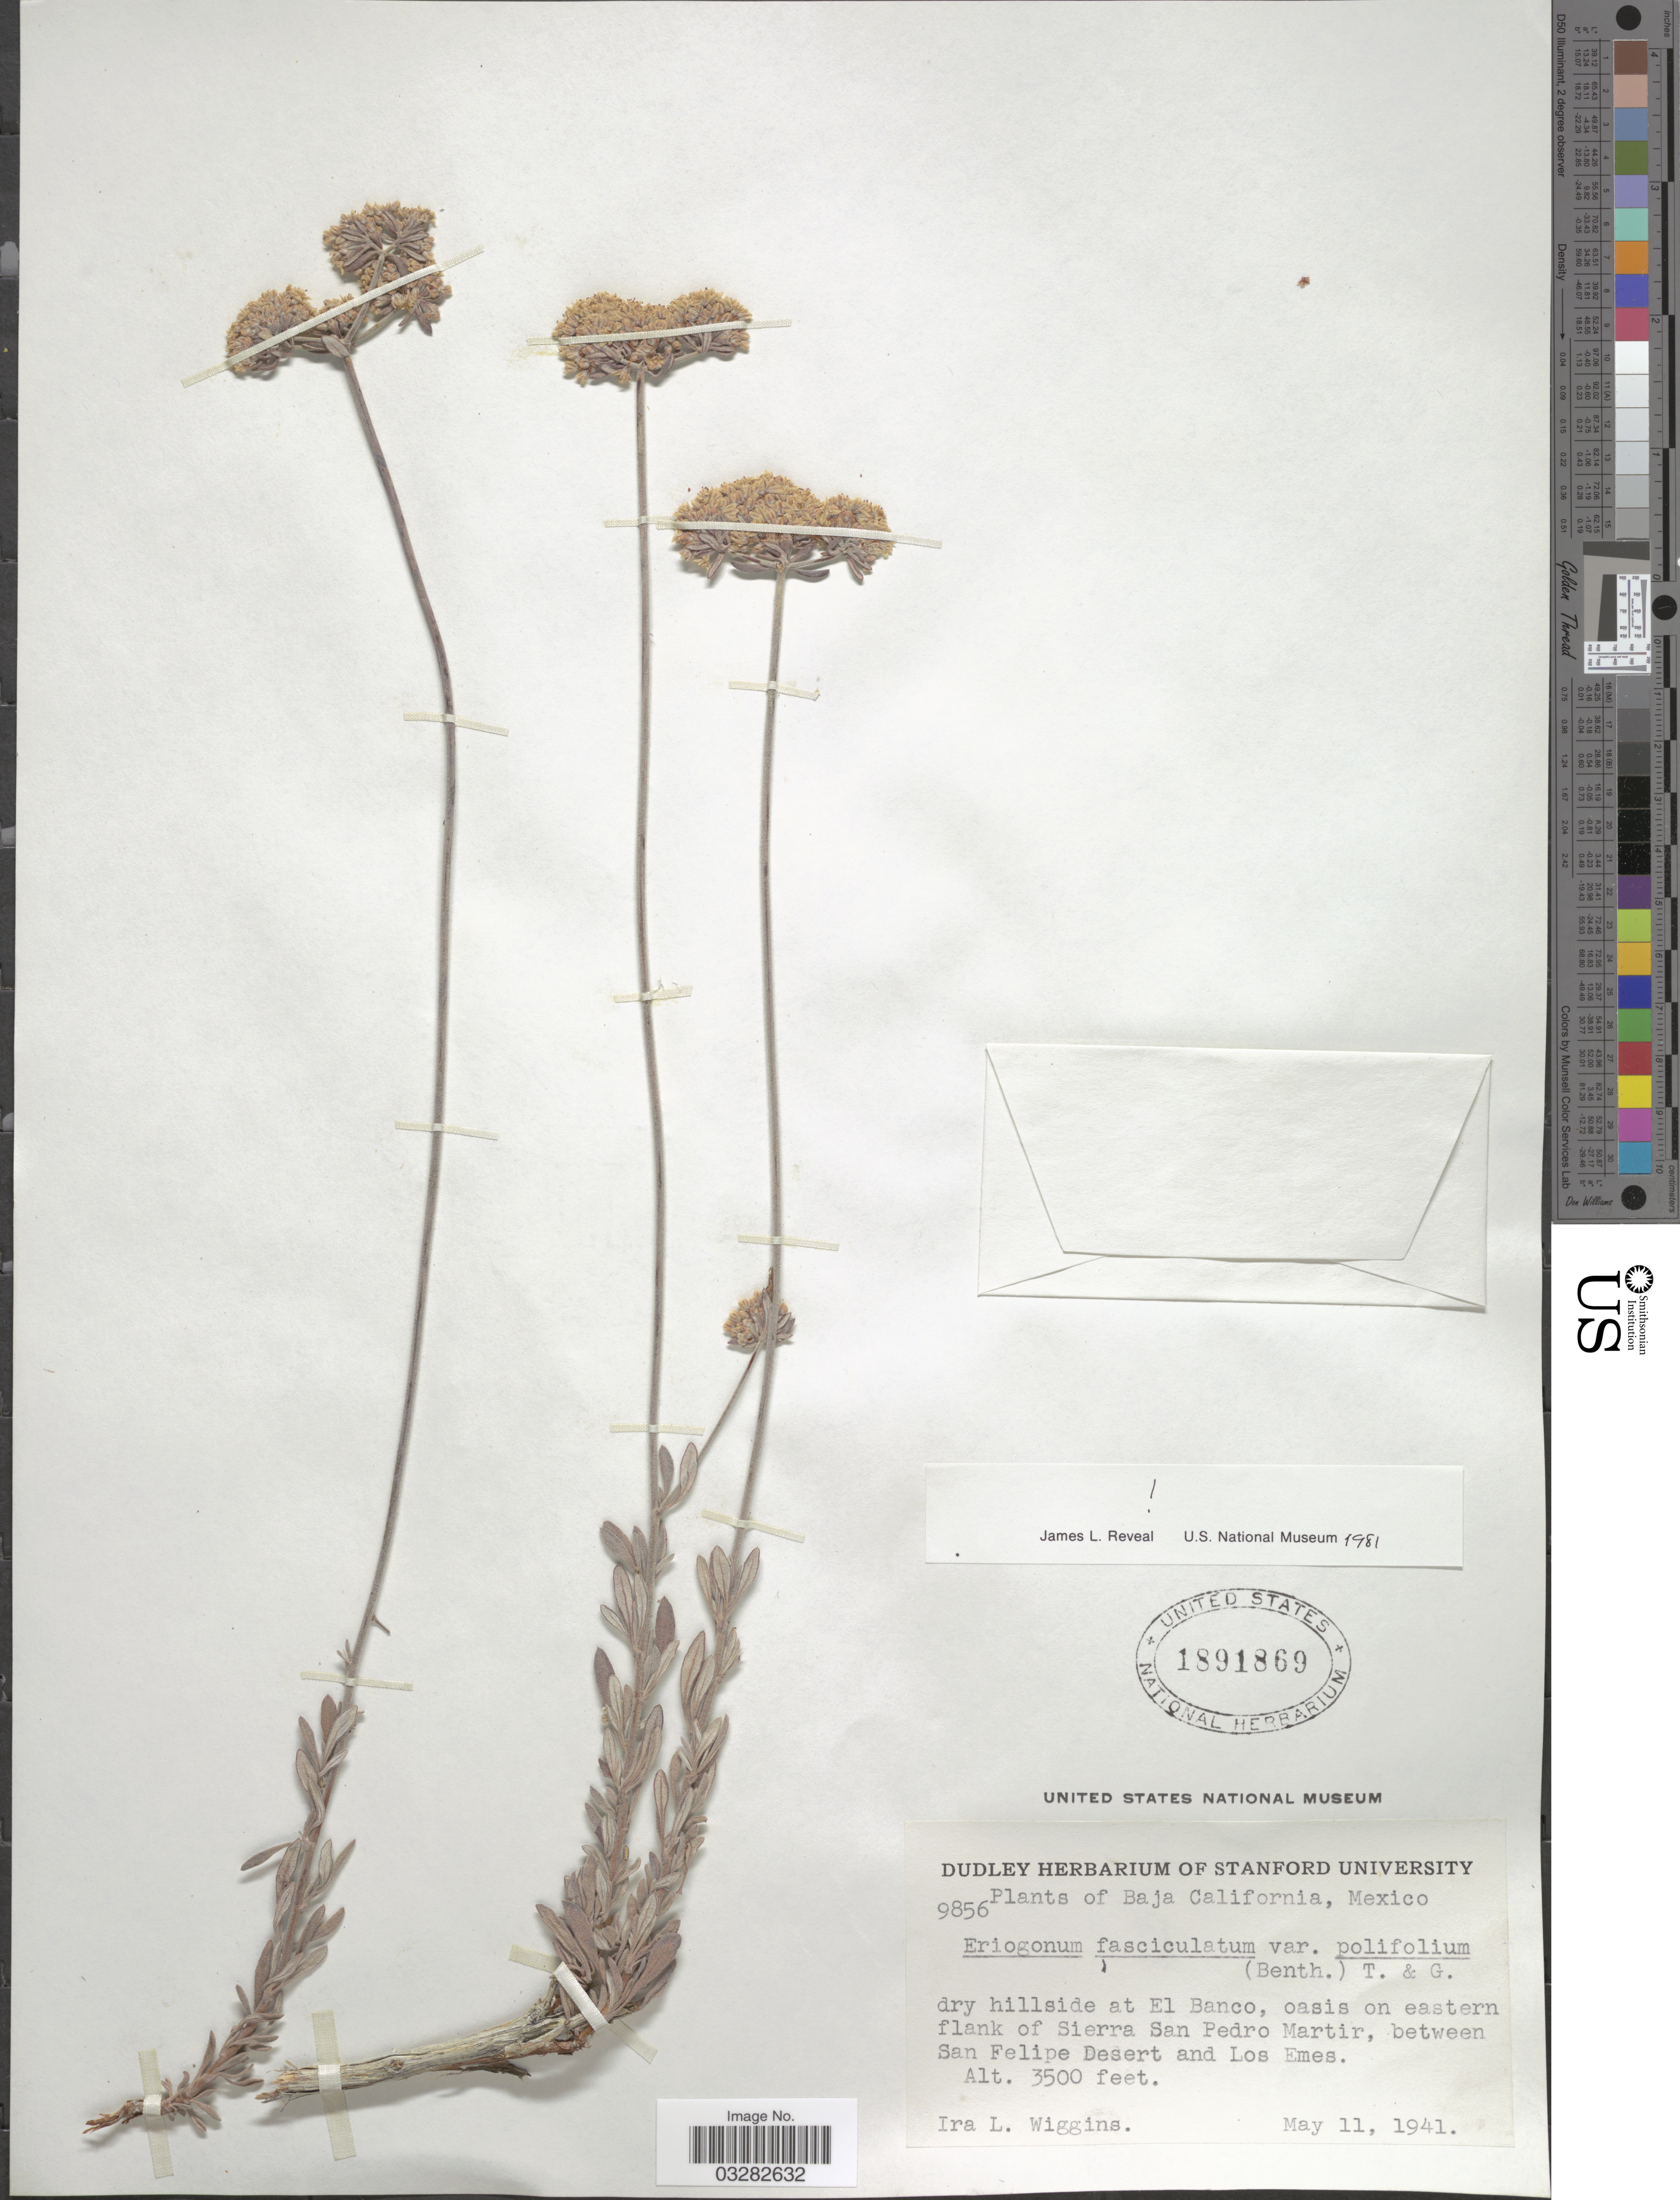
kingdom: Plantae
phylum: Tracheophyta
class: Magnoliopsida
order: Caryophyllales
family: Polygonaceae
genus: Eriogonum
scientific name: Eriogonum fasciculatum var. polifolium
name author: (Benth.) Torr. & A. Gray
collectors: I. L. Wiggins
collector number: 9856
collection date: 1941-05-11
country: Mexico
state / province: Baja California Norte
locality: Dry hillside at El Banco, oasis on eastern flank of Sierra San Pedro Martir, between San Felipe Desert and Los Emes.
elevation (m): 1067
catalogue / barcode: US 1891869